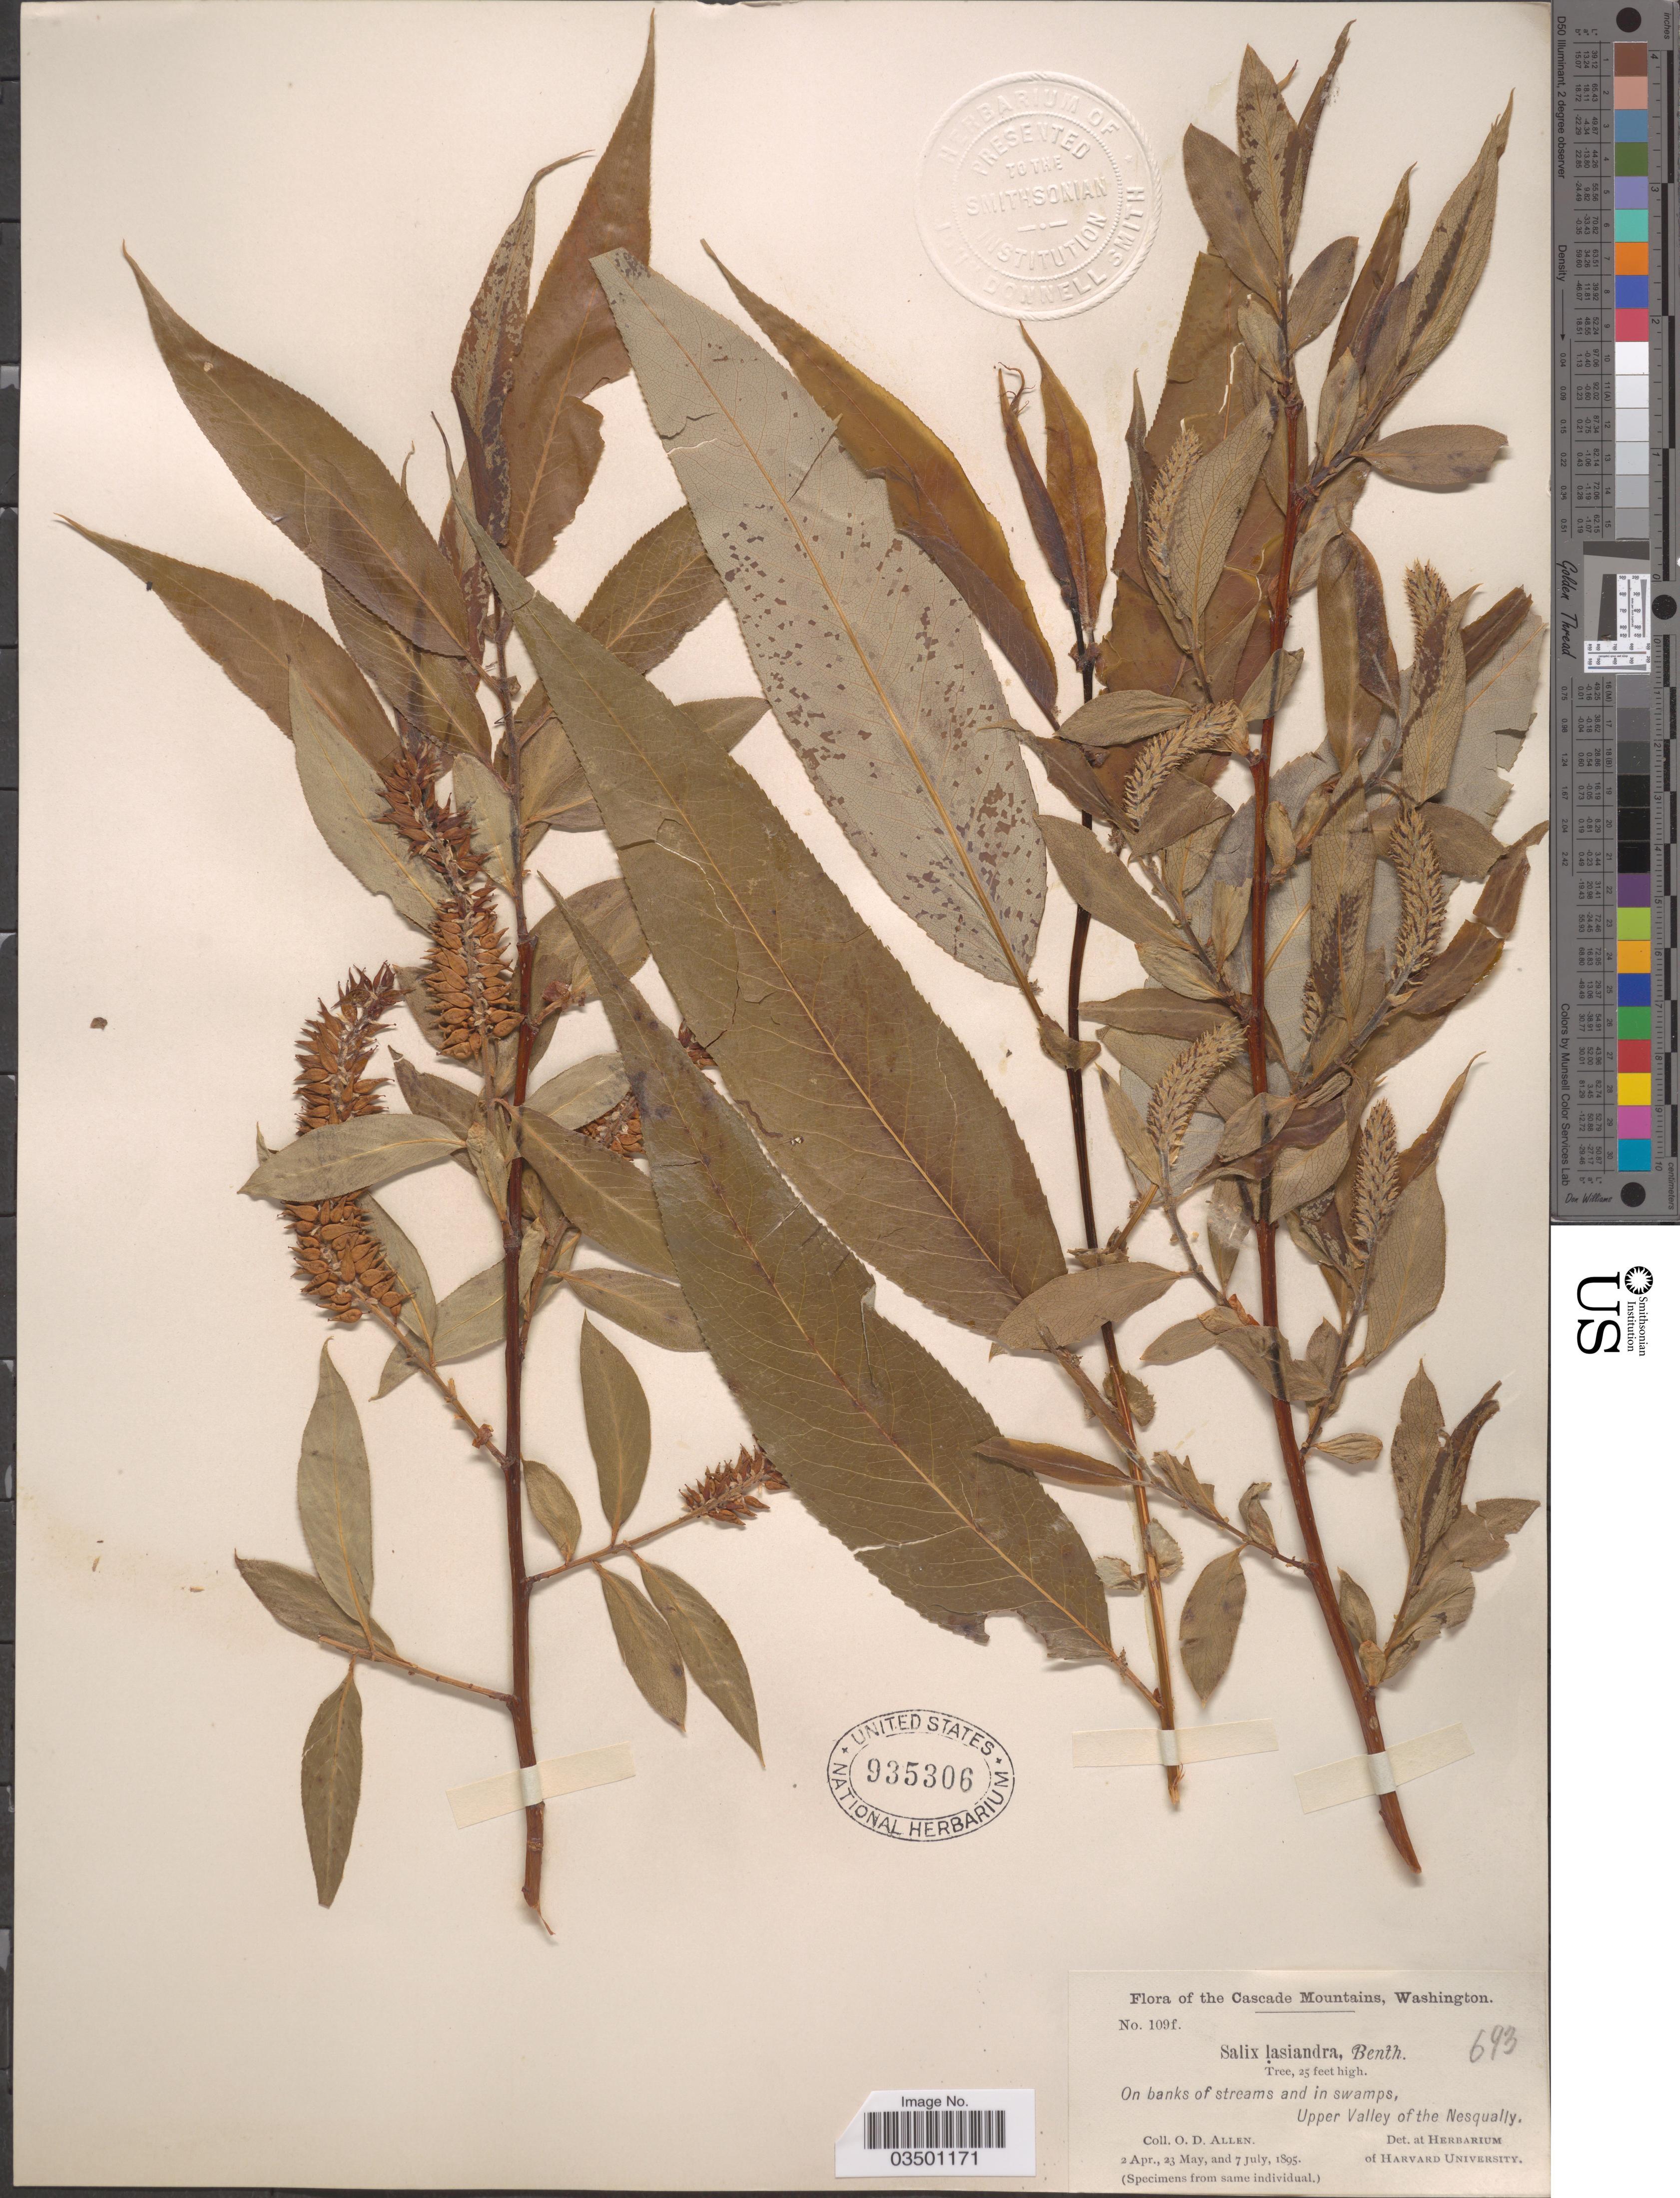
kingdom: Plantae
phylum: Tracheophyta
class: Magnoliopsida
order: Malpighiales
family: Salicaceae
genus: Salix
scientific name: Salix lasiandra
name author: Benth.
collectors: O. D. Allen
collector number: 109f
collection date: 1895-04-02/1895-07-07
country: United States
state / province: Washington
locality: Cascade Mountains. Upper Valley of he Nesqually.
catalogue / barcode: US 935306